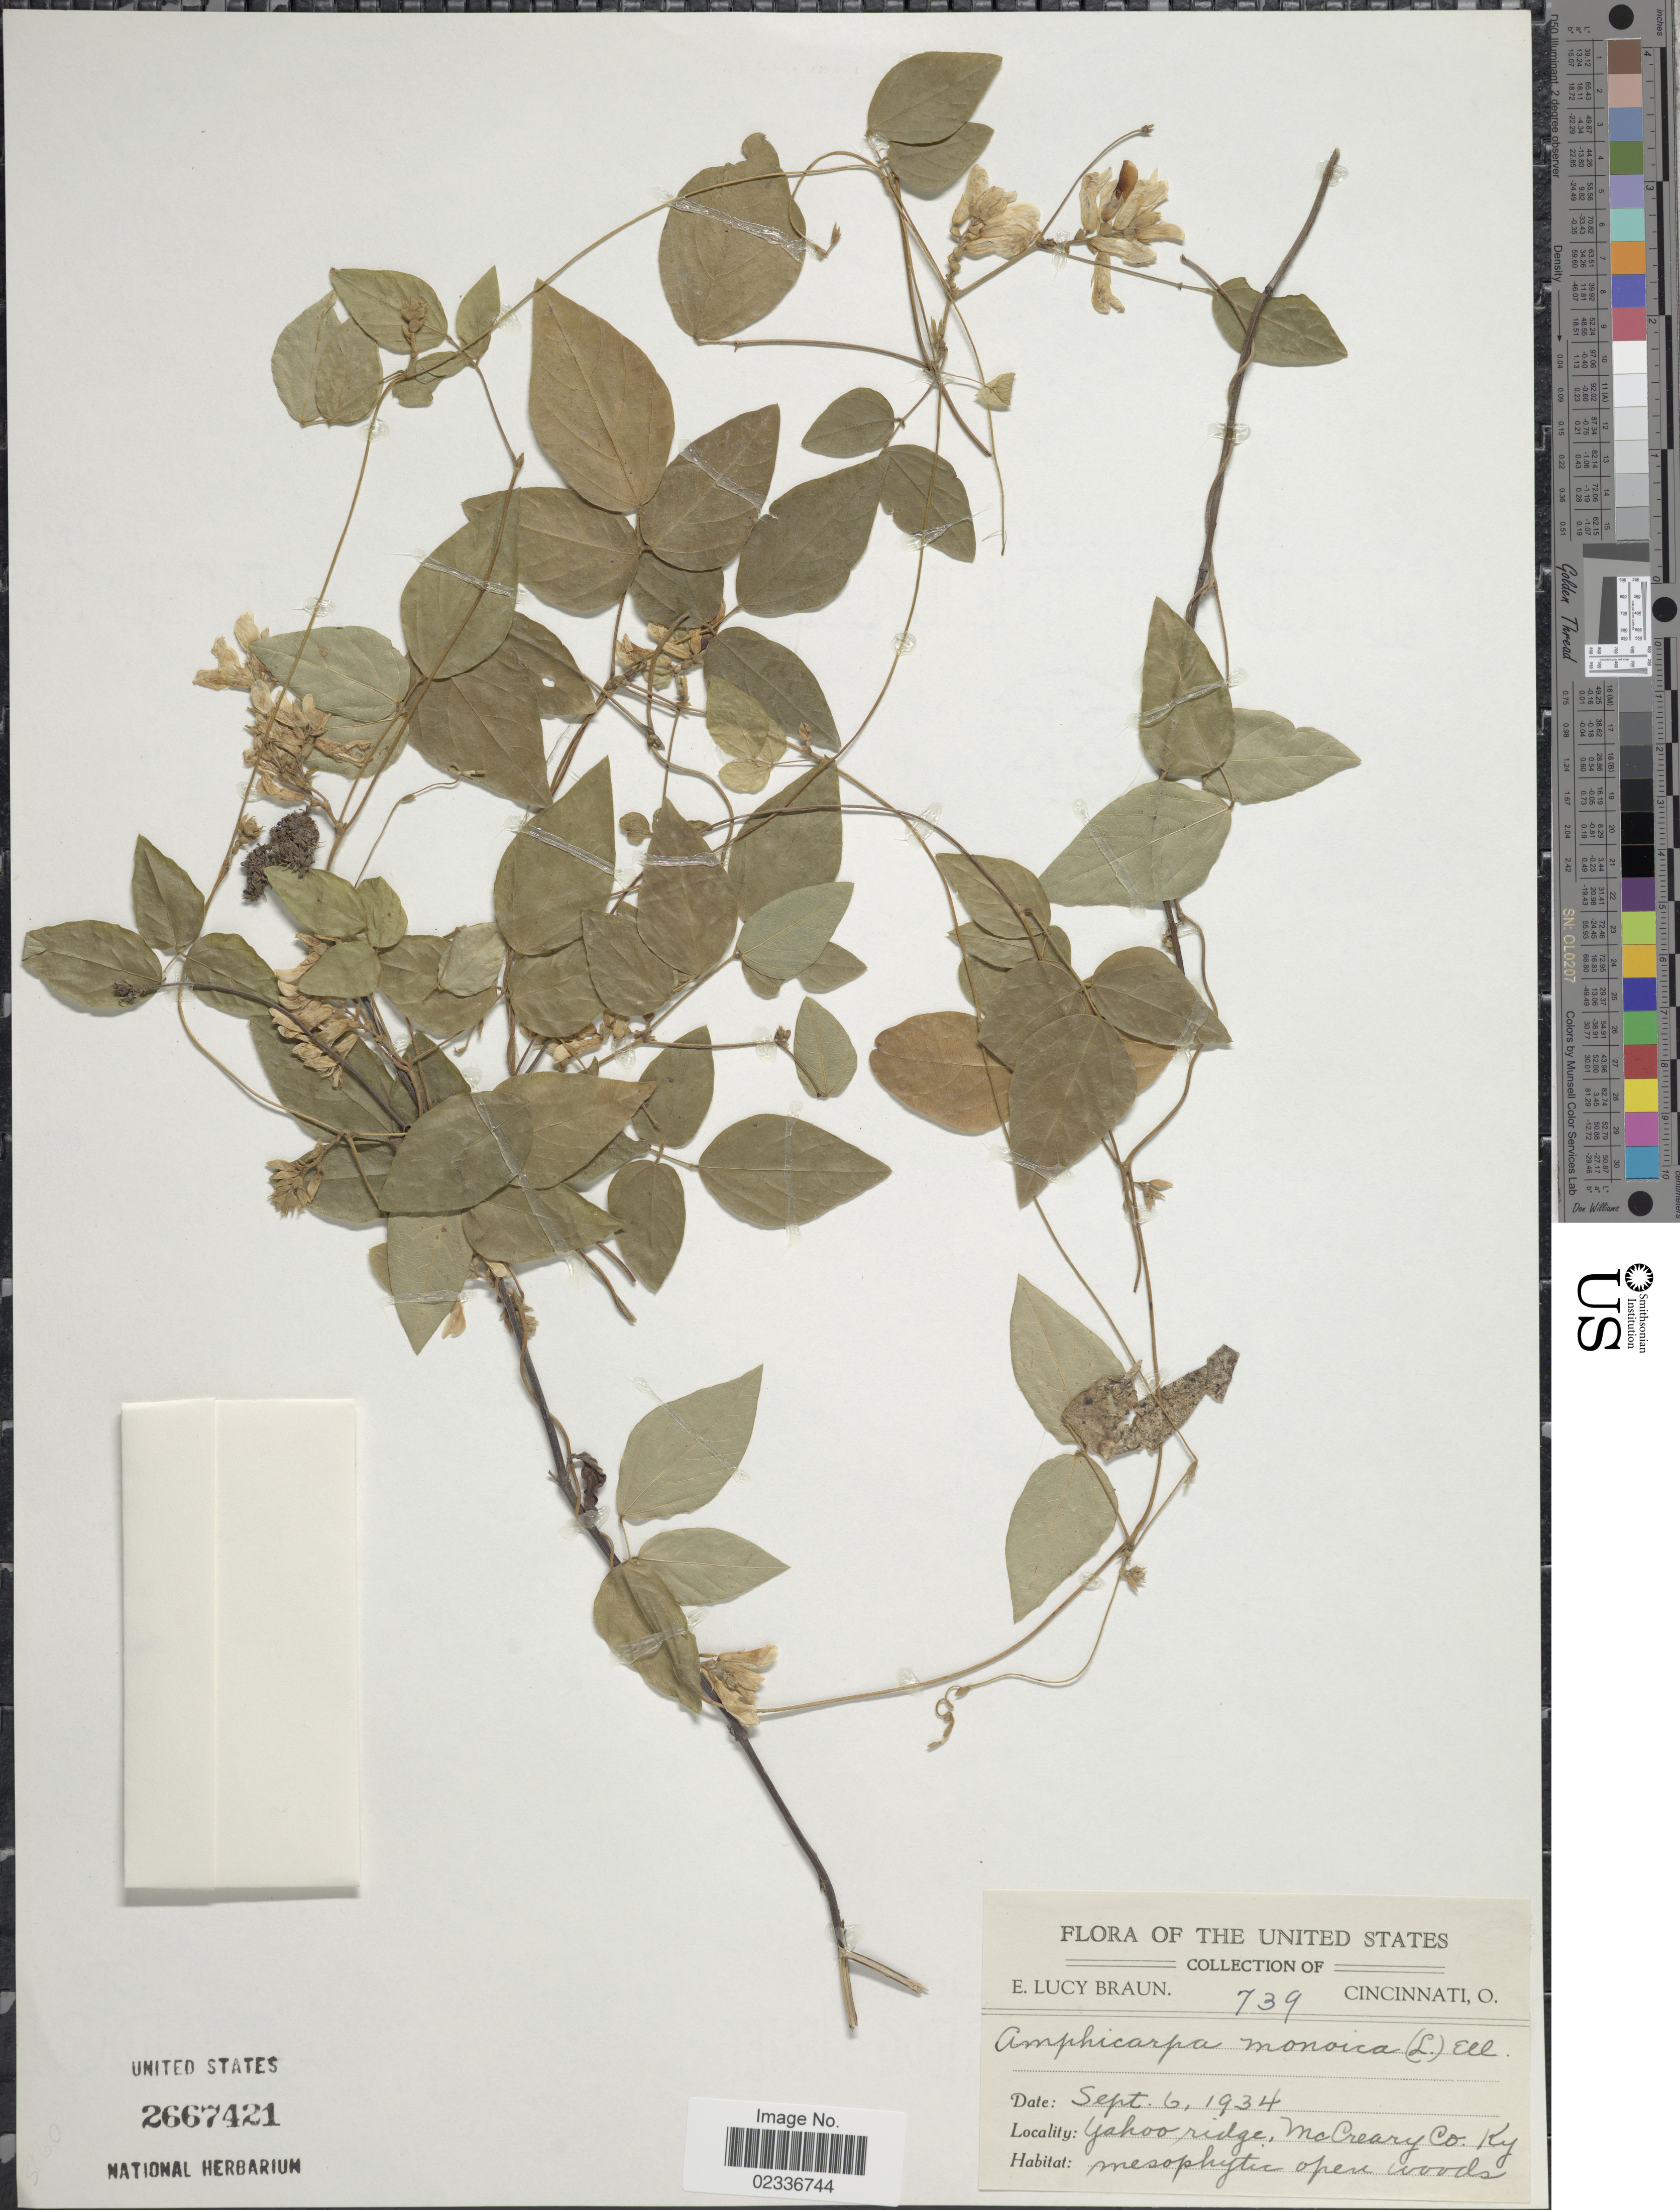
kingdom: Plantae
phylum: Tracheophyta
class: Magnoliopsida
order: Fabales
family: Fabaceae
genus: Amphicarpaea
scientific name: Amphicarpaea bracteata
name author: (L.) Fernald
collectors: E. L. Braun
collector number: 739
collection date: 1934-09-06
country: United States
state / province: Kentucky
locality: Yahoo ridge, McCreary Co.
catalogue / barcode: US 2667421